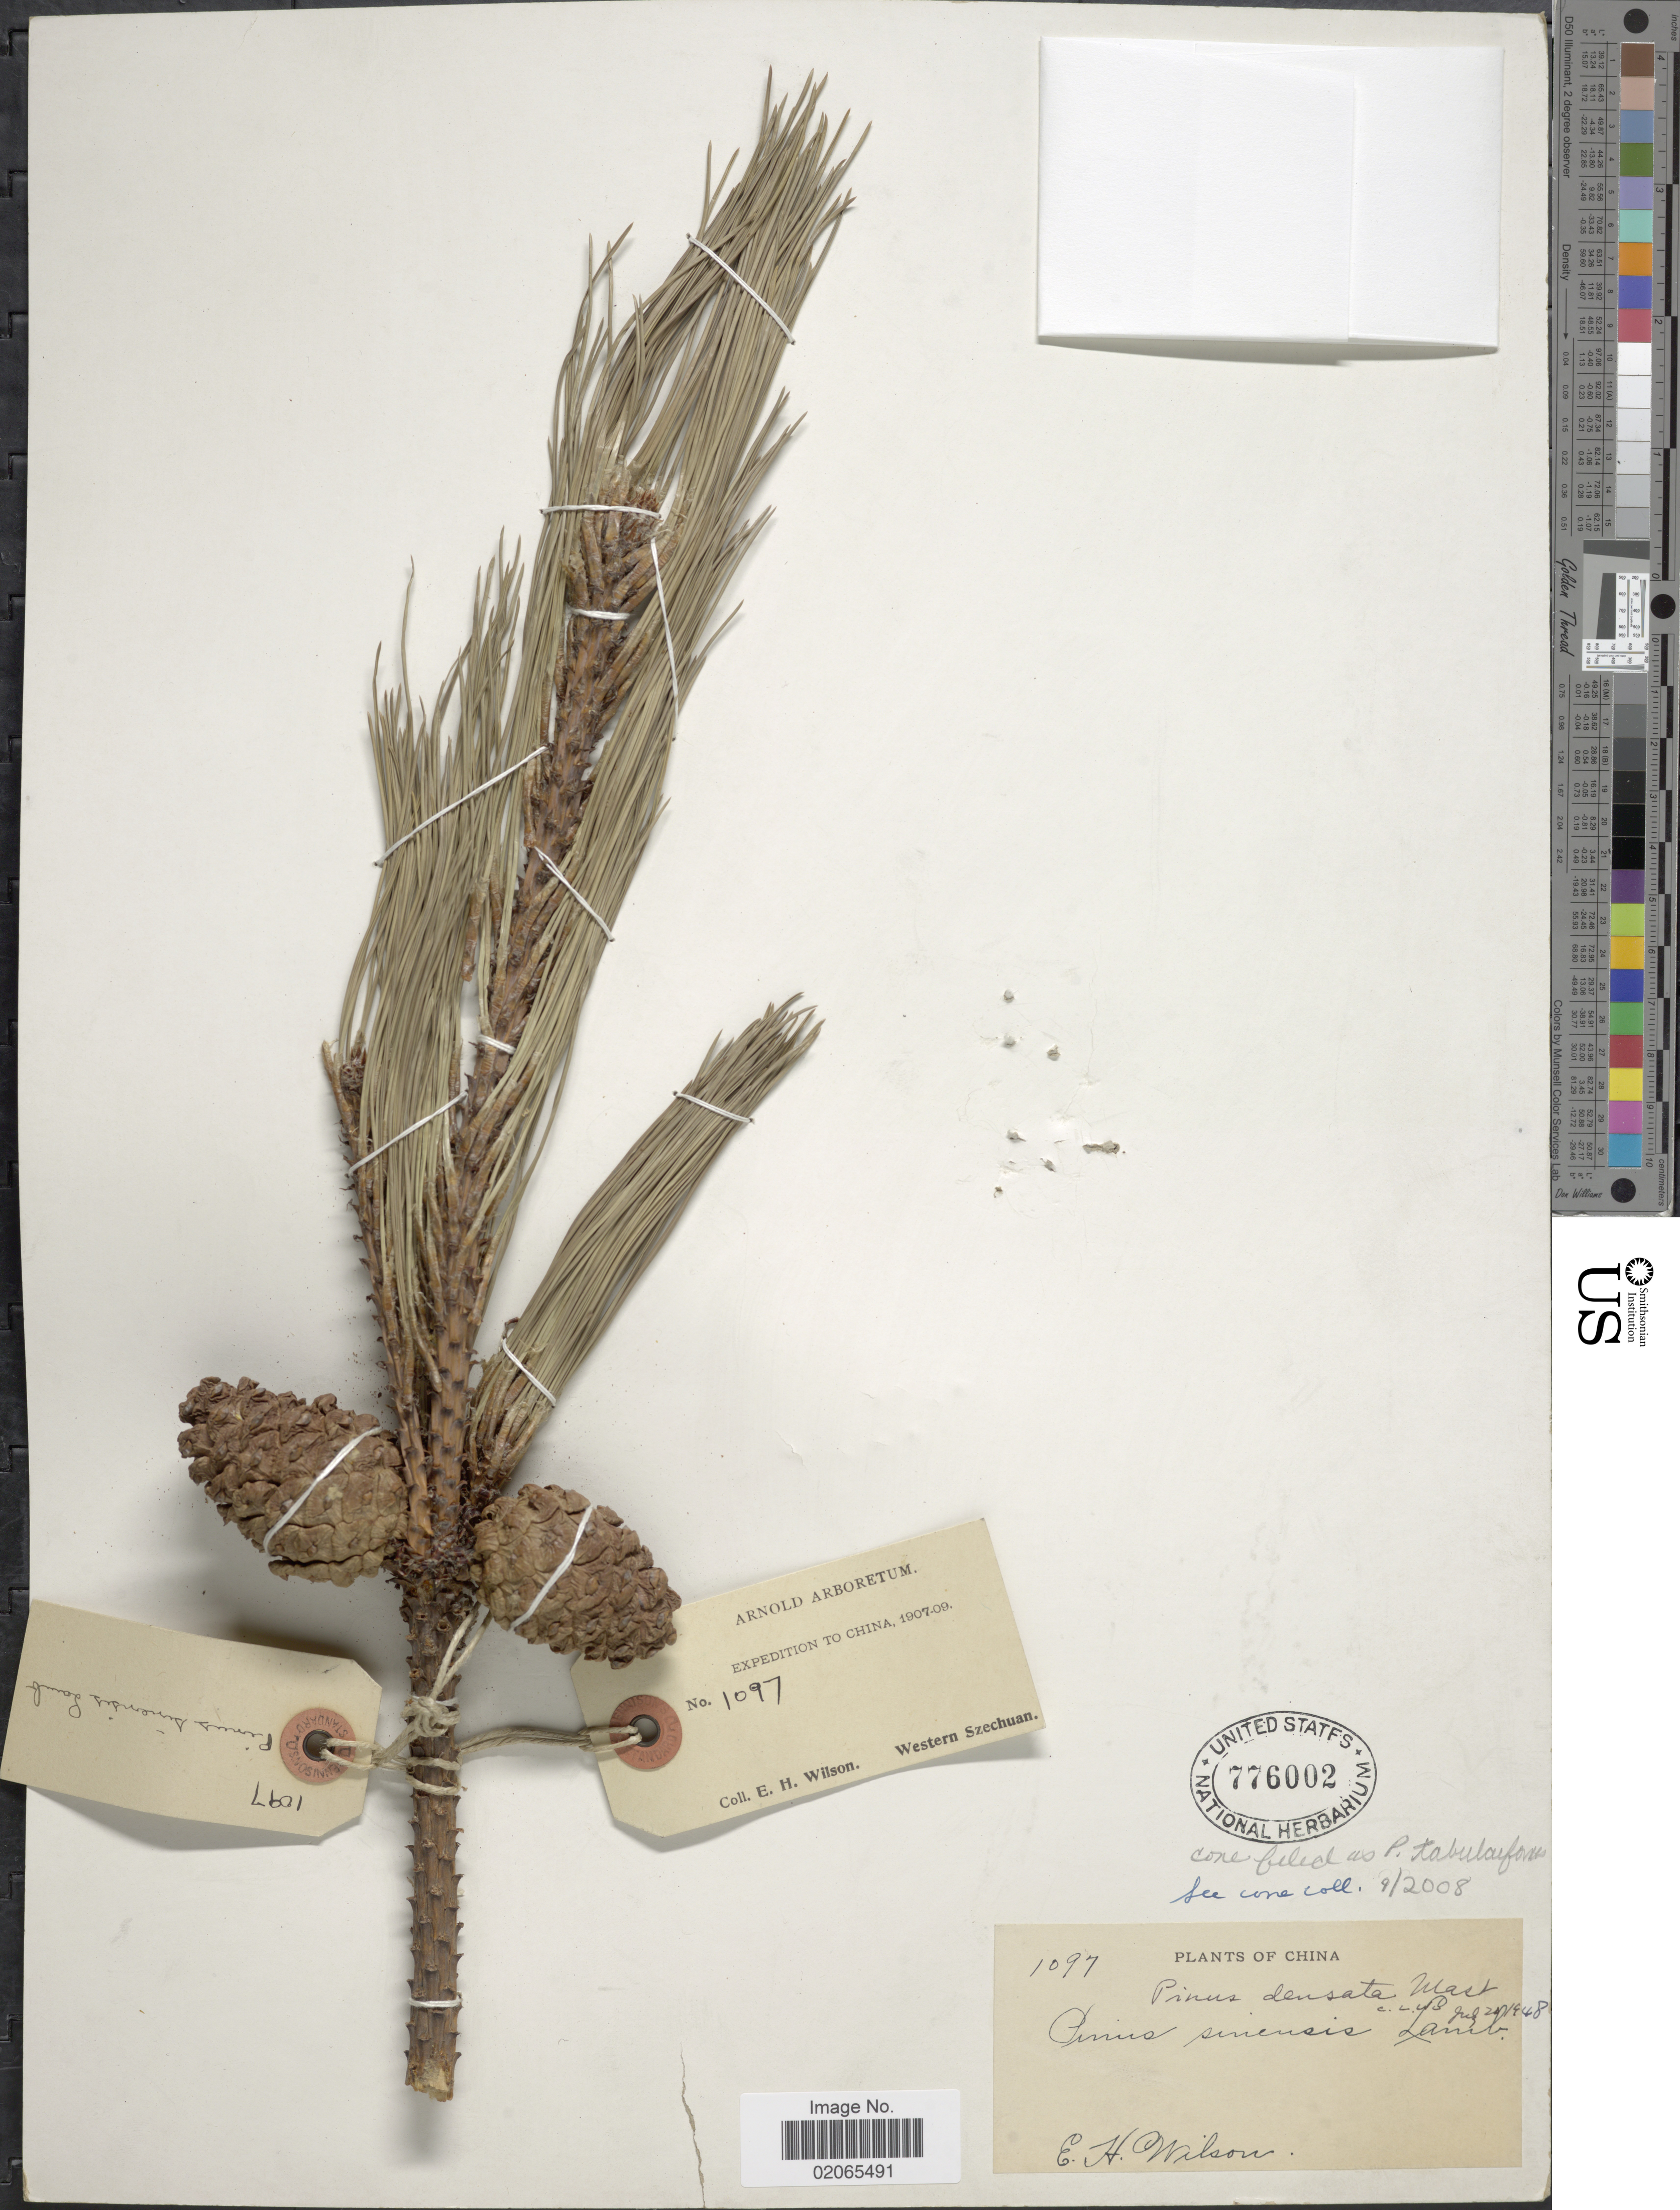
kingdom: Plantae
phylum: Tracheophyta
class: Pinopsida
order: Pinales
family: Pinaceae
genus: Pinus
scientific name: Pinus densata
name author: Mast.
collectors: E. Wilson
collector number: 1097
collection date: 1907/1909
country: China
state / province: Sichuan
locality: Western Szechuan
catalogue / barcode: US 776002